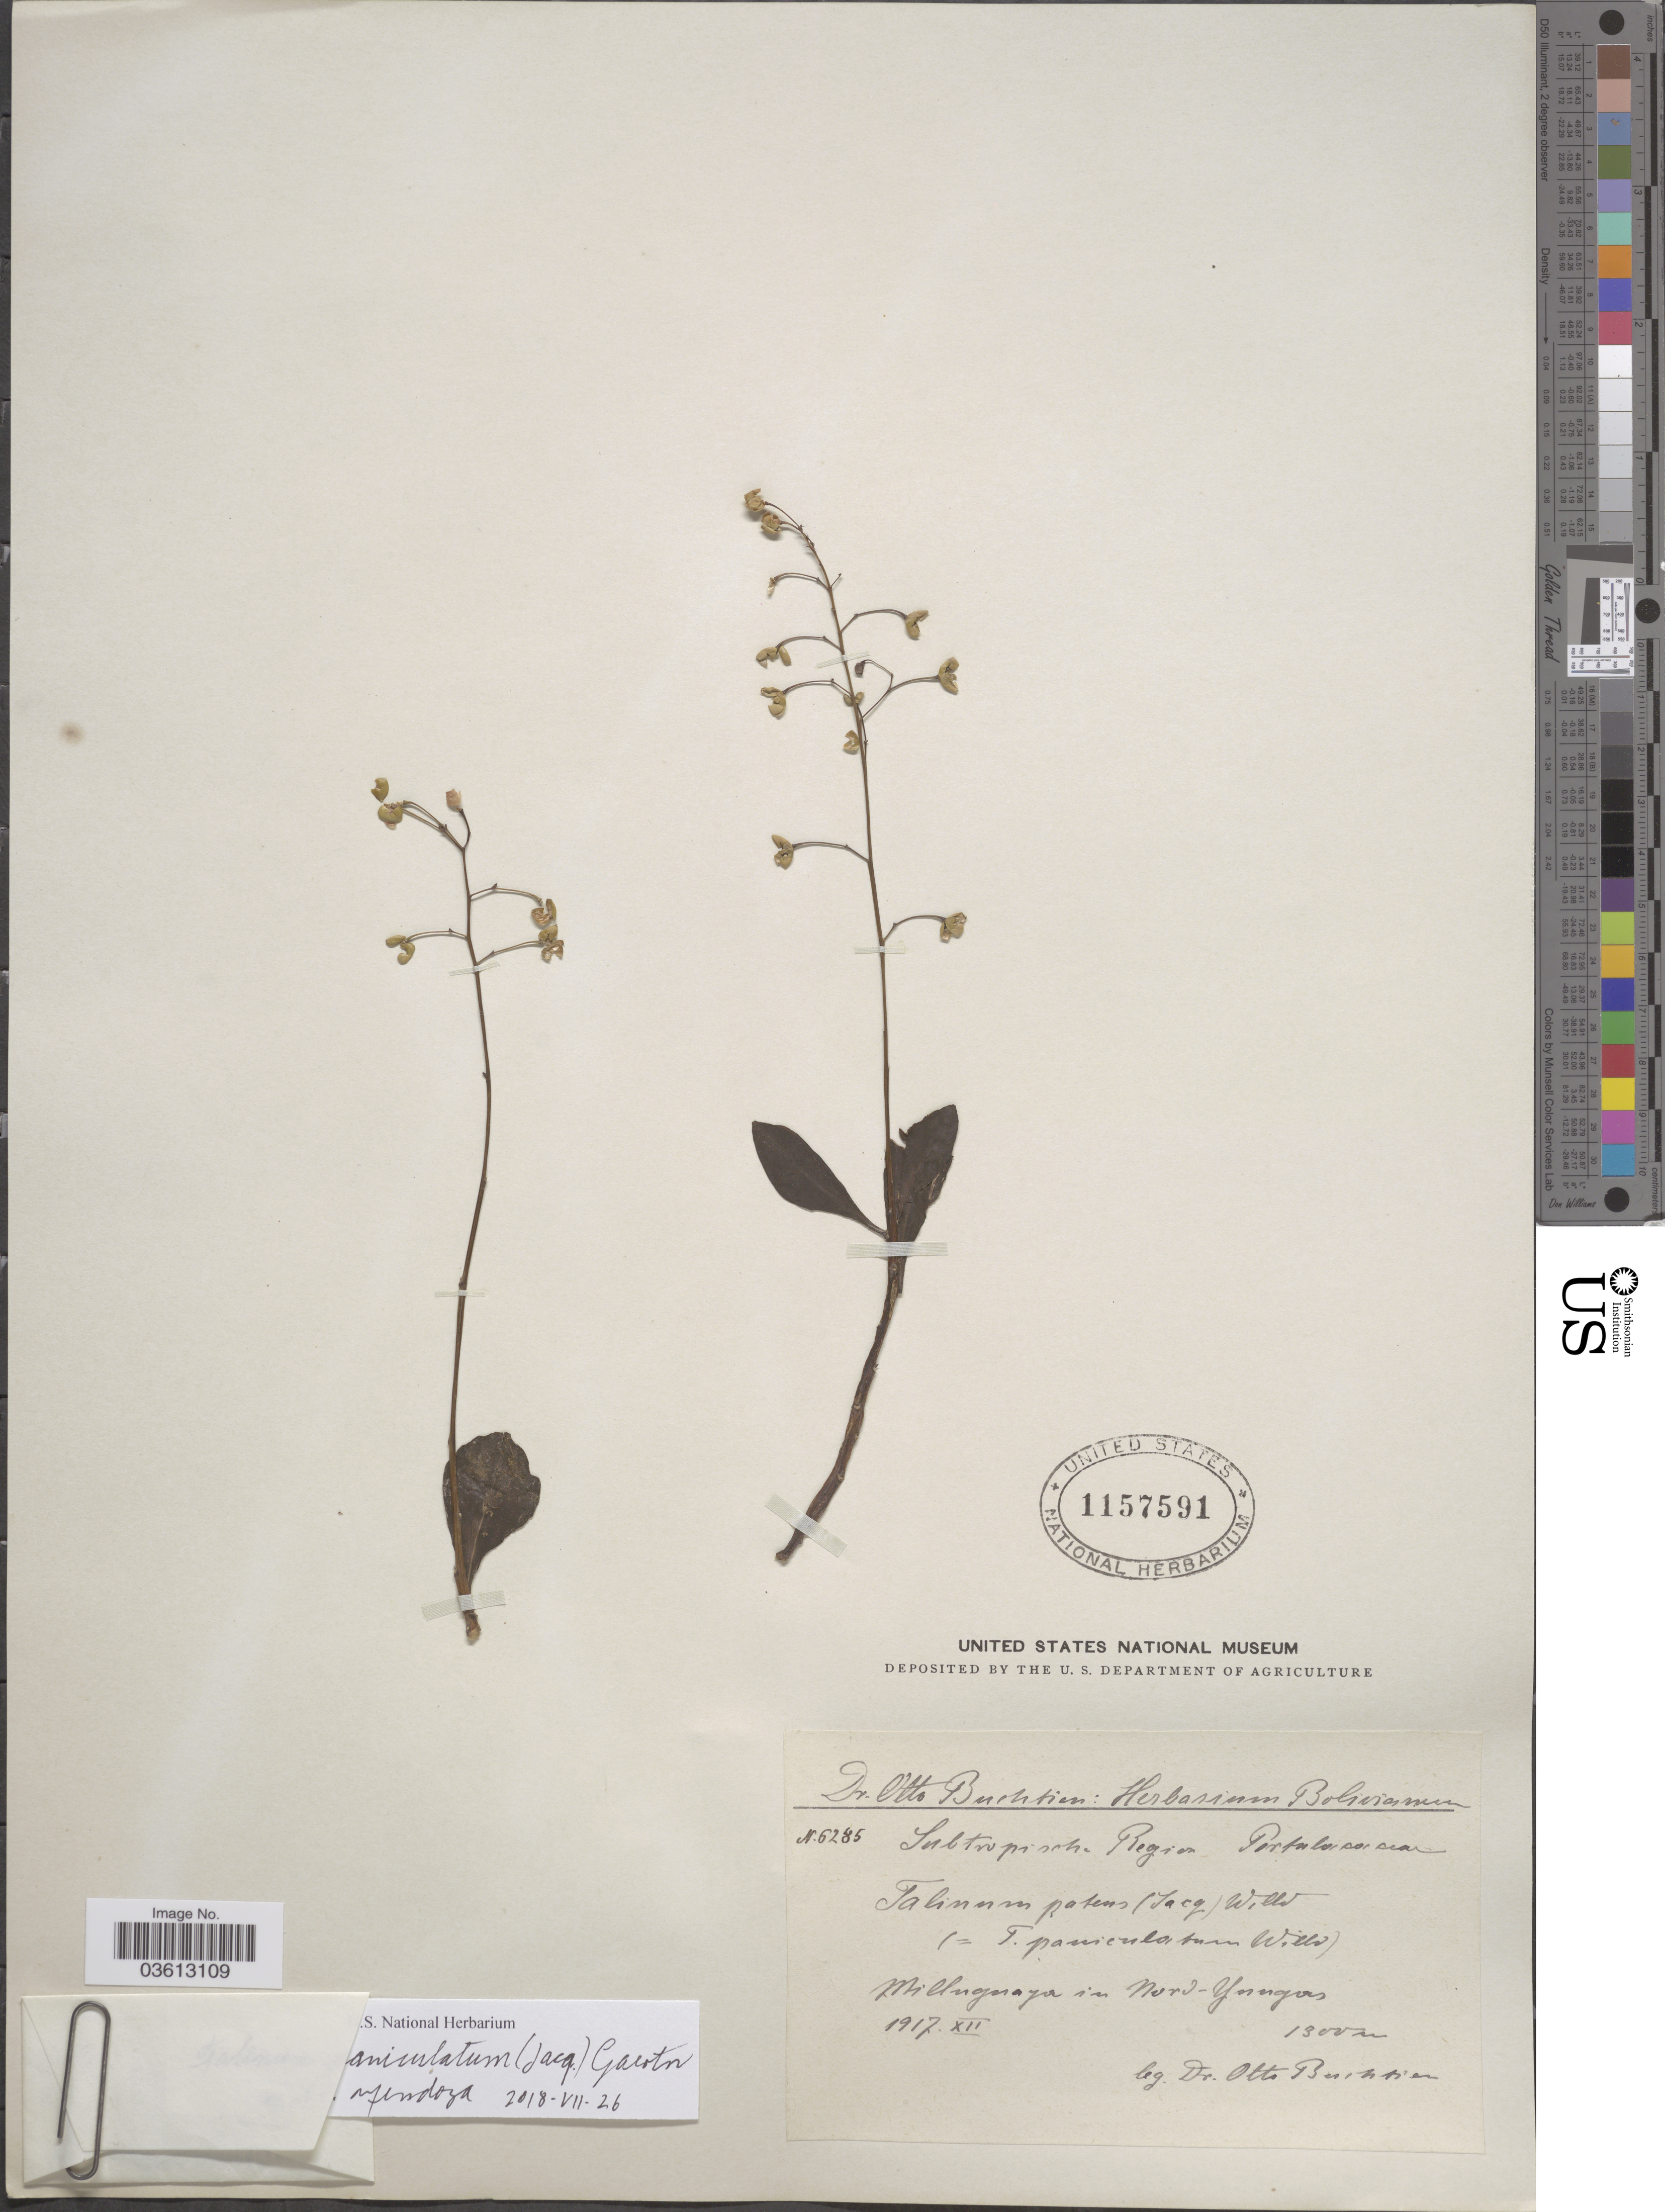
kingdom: Plantae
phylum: Tracheophyta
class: Magnoliopsida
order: Caryophyllales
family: Talinaceae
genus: Talinum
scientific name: Talinum paniculatum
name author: (Jacq.) Gaertn.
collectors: O. Buchtien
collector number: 6285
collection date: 1917-12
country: Bolivia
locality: Subtropische Region. Milluguaya in Nord-Yungas.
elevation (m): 1300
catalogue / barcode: US 1157591